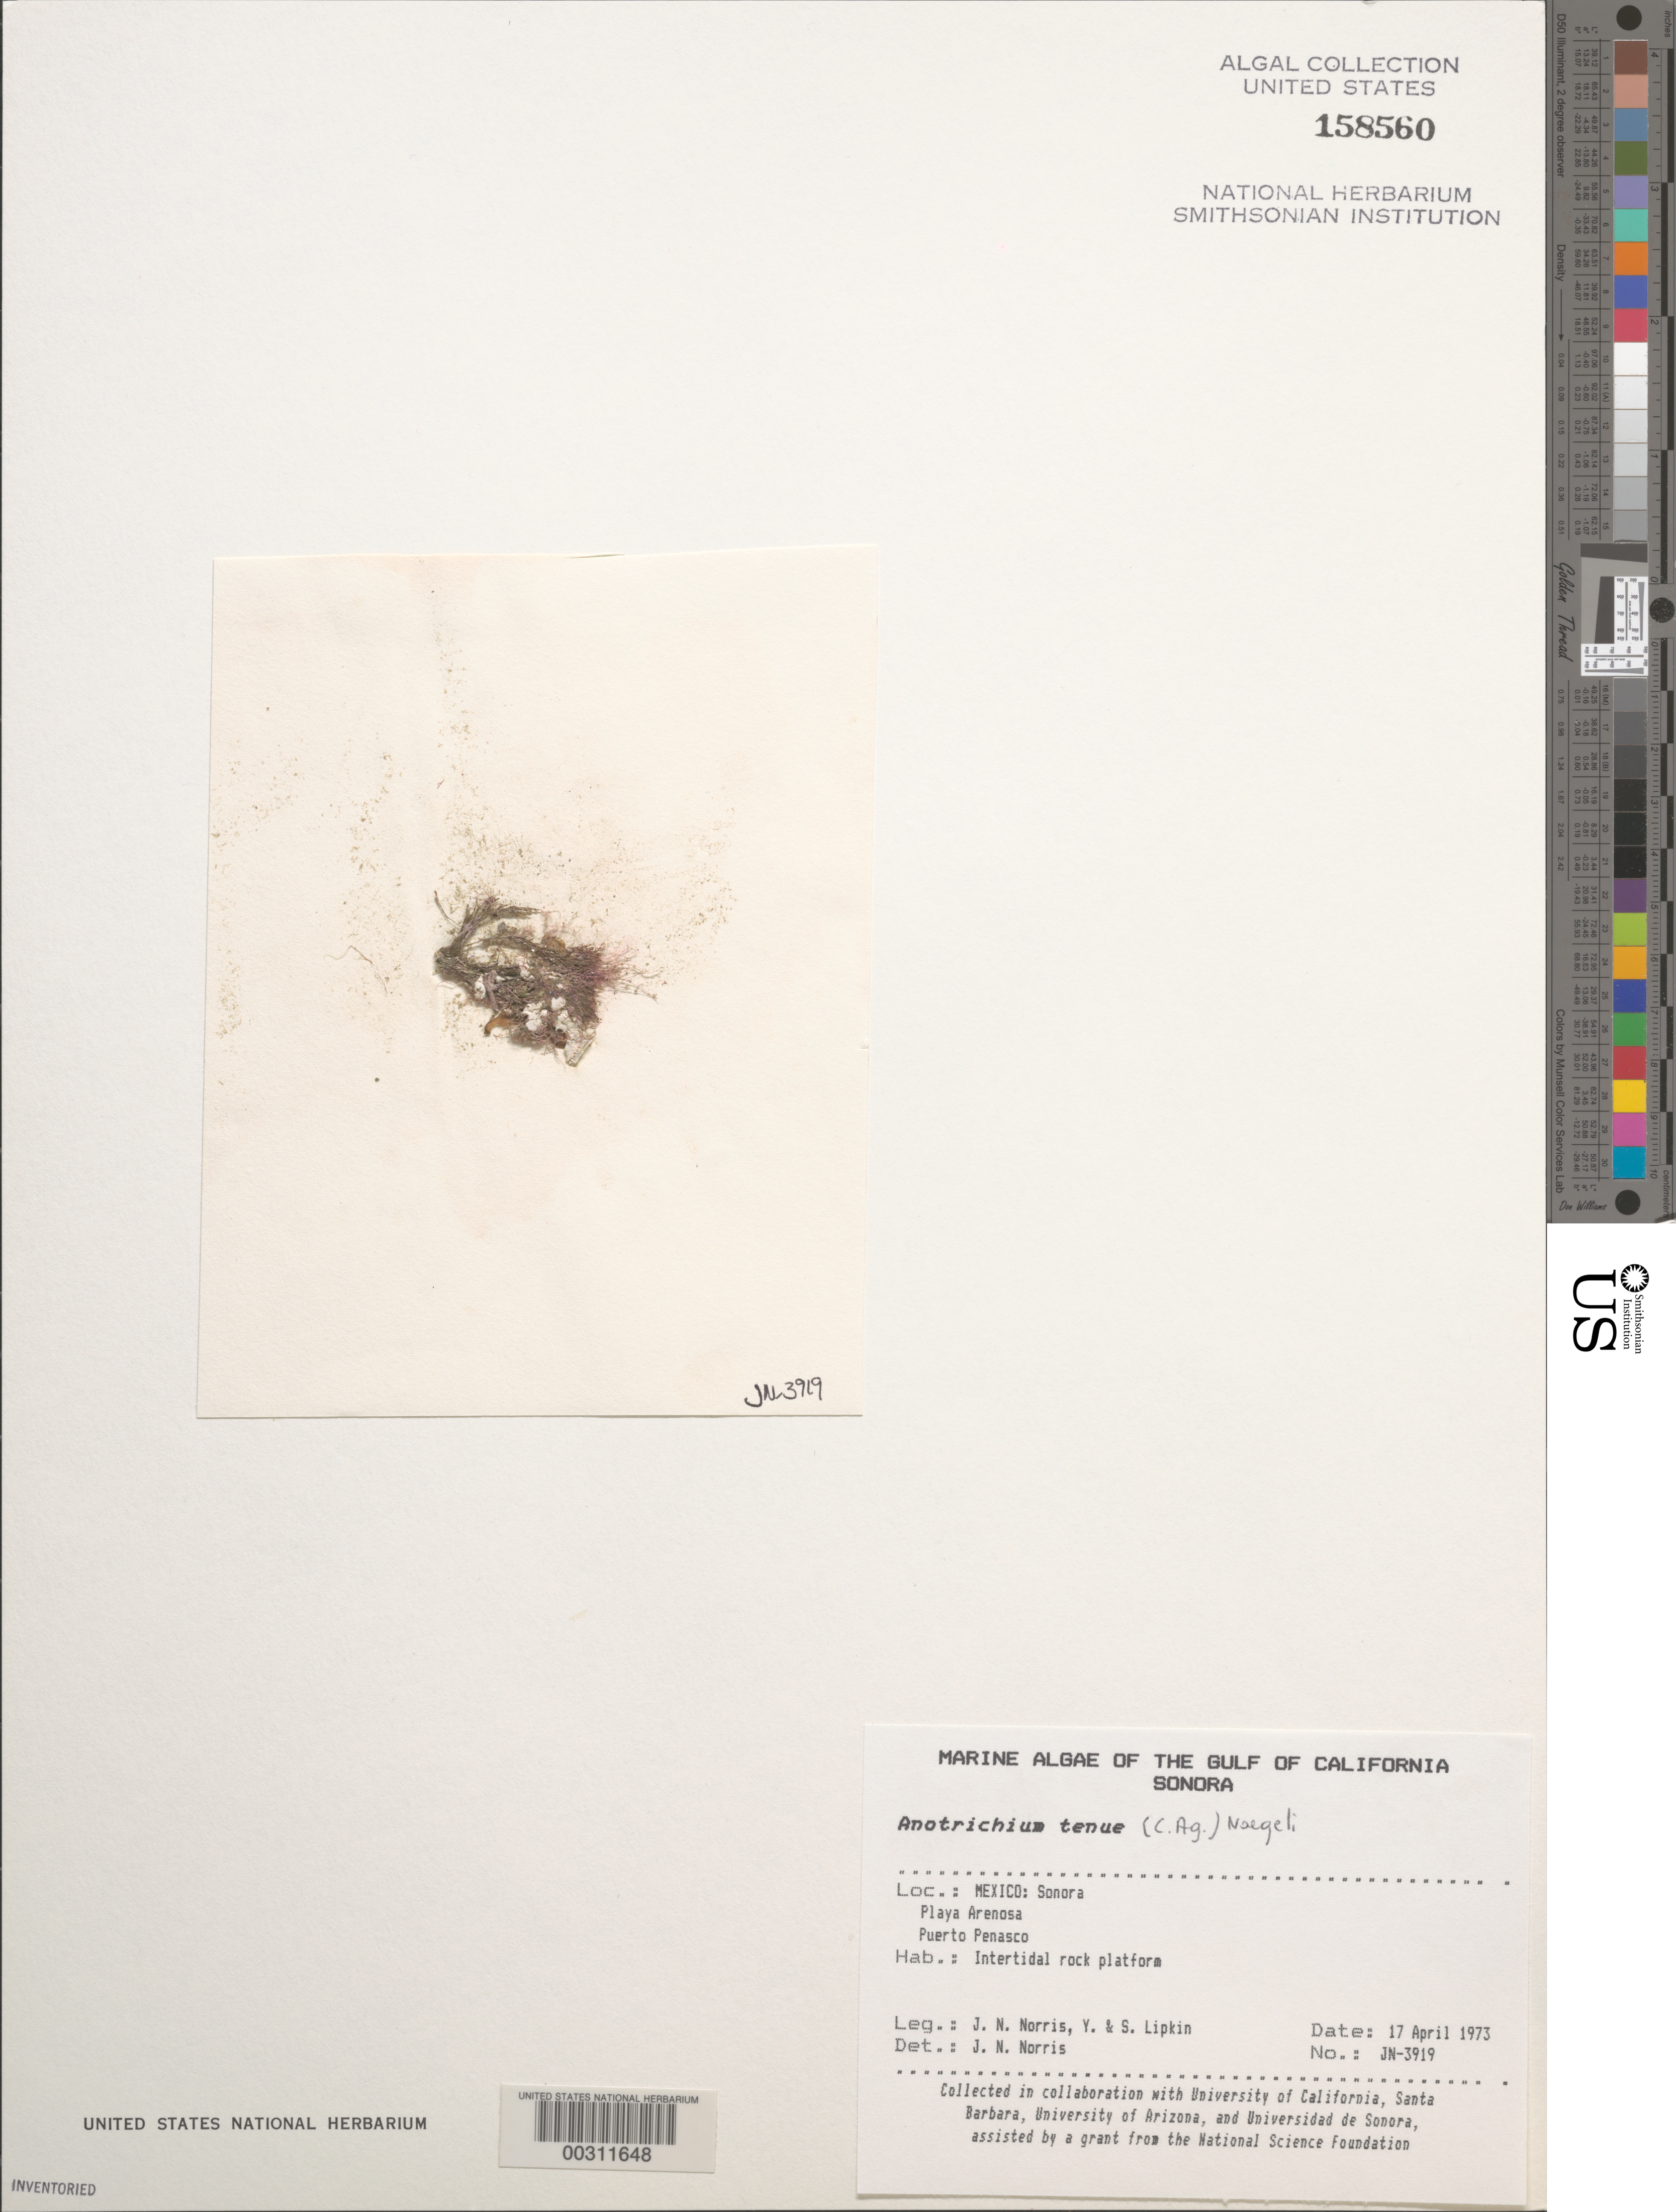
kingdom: Plantae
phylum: Rhodophyta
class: Florideophyceae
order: Ceramiales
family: Wrangeliaceae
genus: Anotrichium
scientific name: Anotrichium tenue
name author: (C. Agardh) Nägeli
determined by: Norris, James N.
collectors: J. N. Norris, Y. Lipkin & S. Lipkin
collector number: JN-3919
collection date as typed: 17 Apr 1973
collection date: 1973-04-17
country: Mexico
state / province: Sonora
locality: Playa Arenosa, Puerto Penasco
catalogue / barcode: US 158560